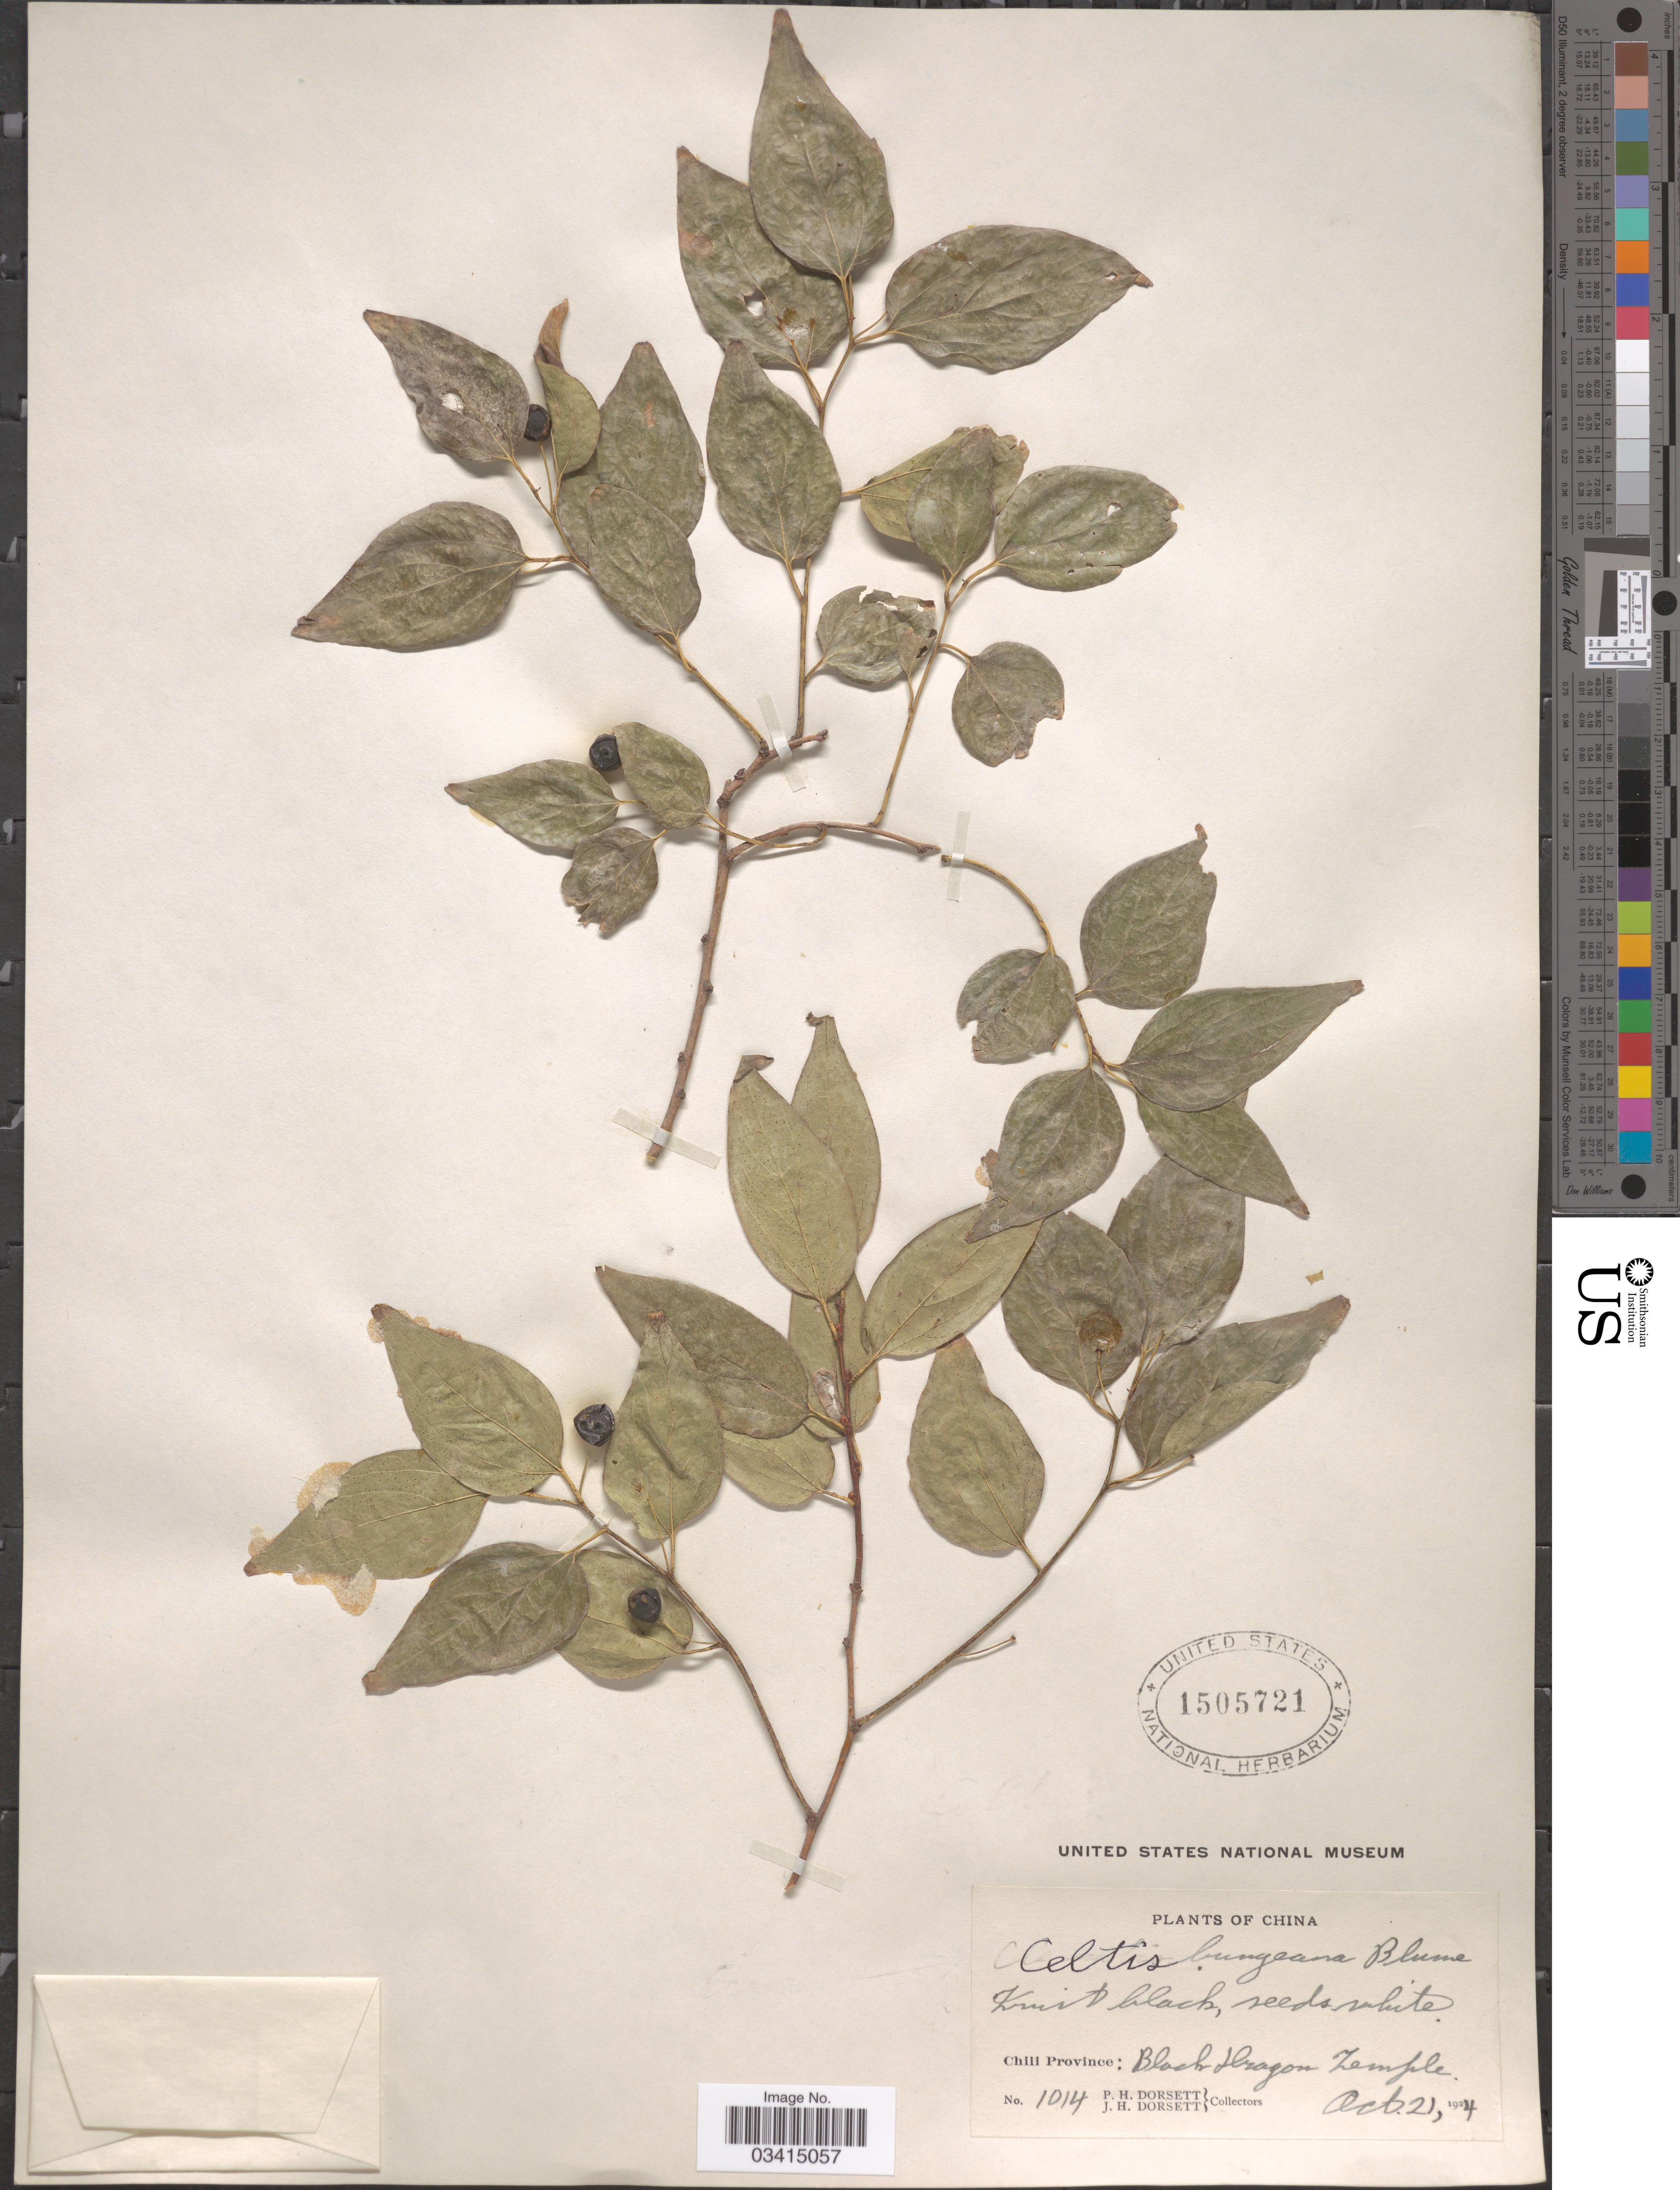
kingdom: Plantae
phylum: Tracheophyta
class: Magnoliopsida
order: Rosales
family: Cannabaceae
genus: Celtis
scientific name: Celtis bungeana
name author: Blume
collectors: P. H. Dorsett & J. Dorsett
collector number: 1014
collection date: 1924-10-21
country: China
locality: Chili Province: Black Dragon Temple.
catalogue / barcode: US 1505721